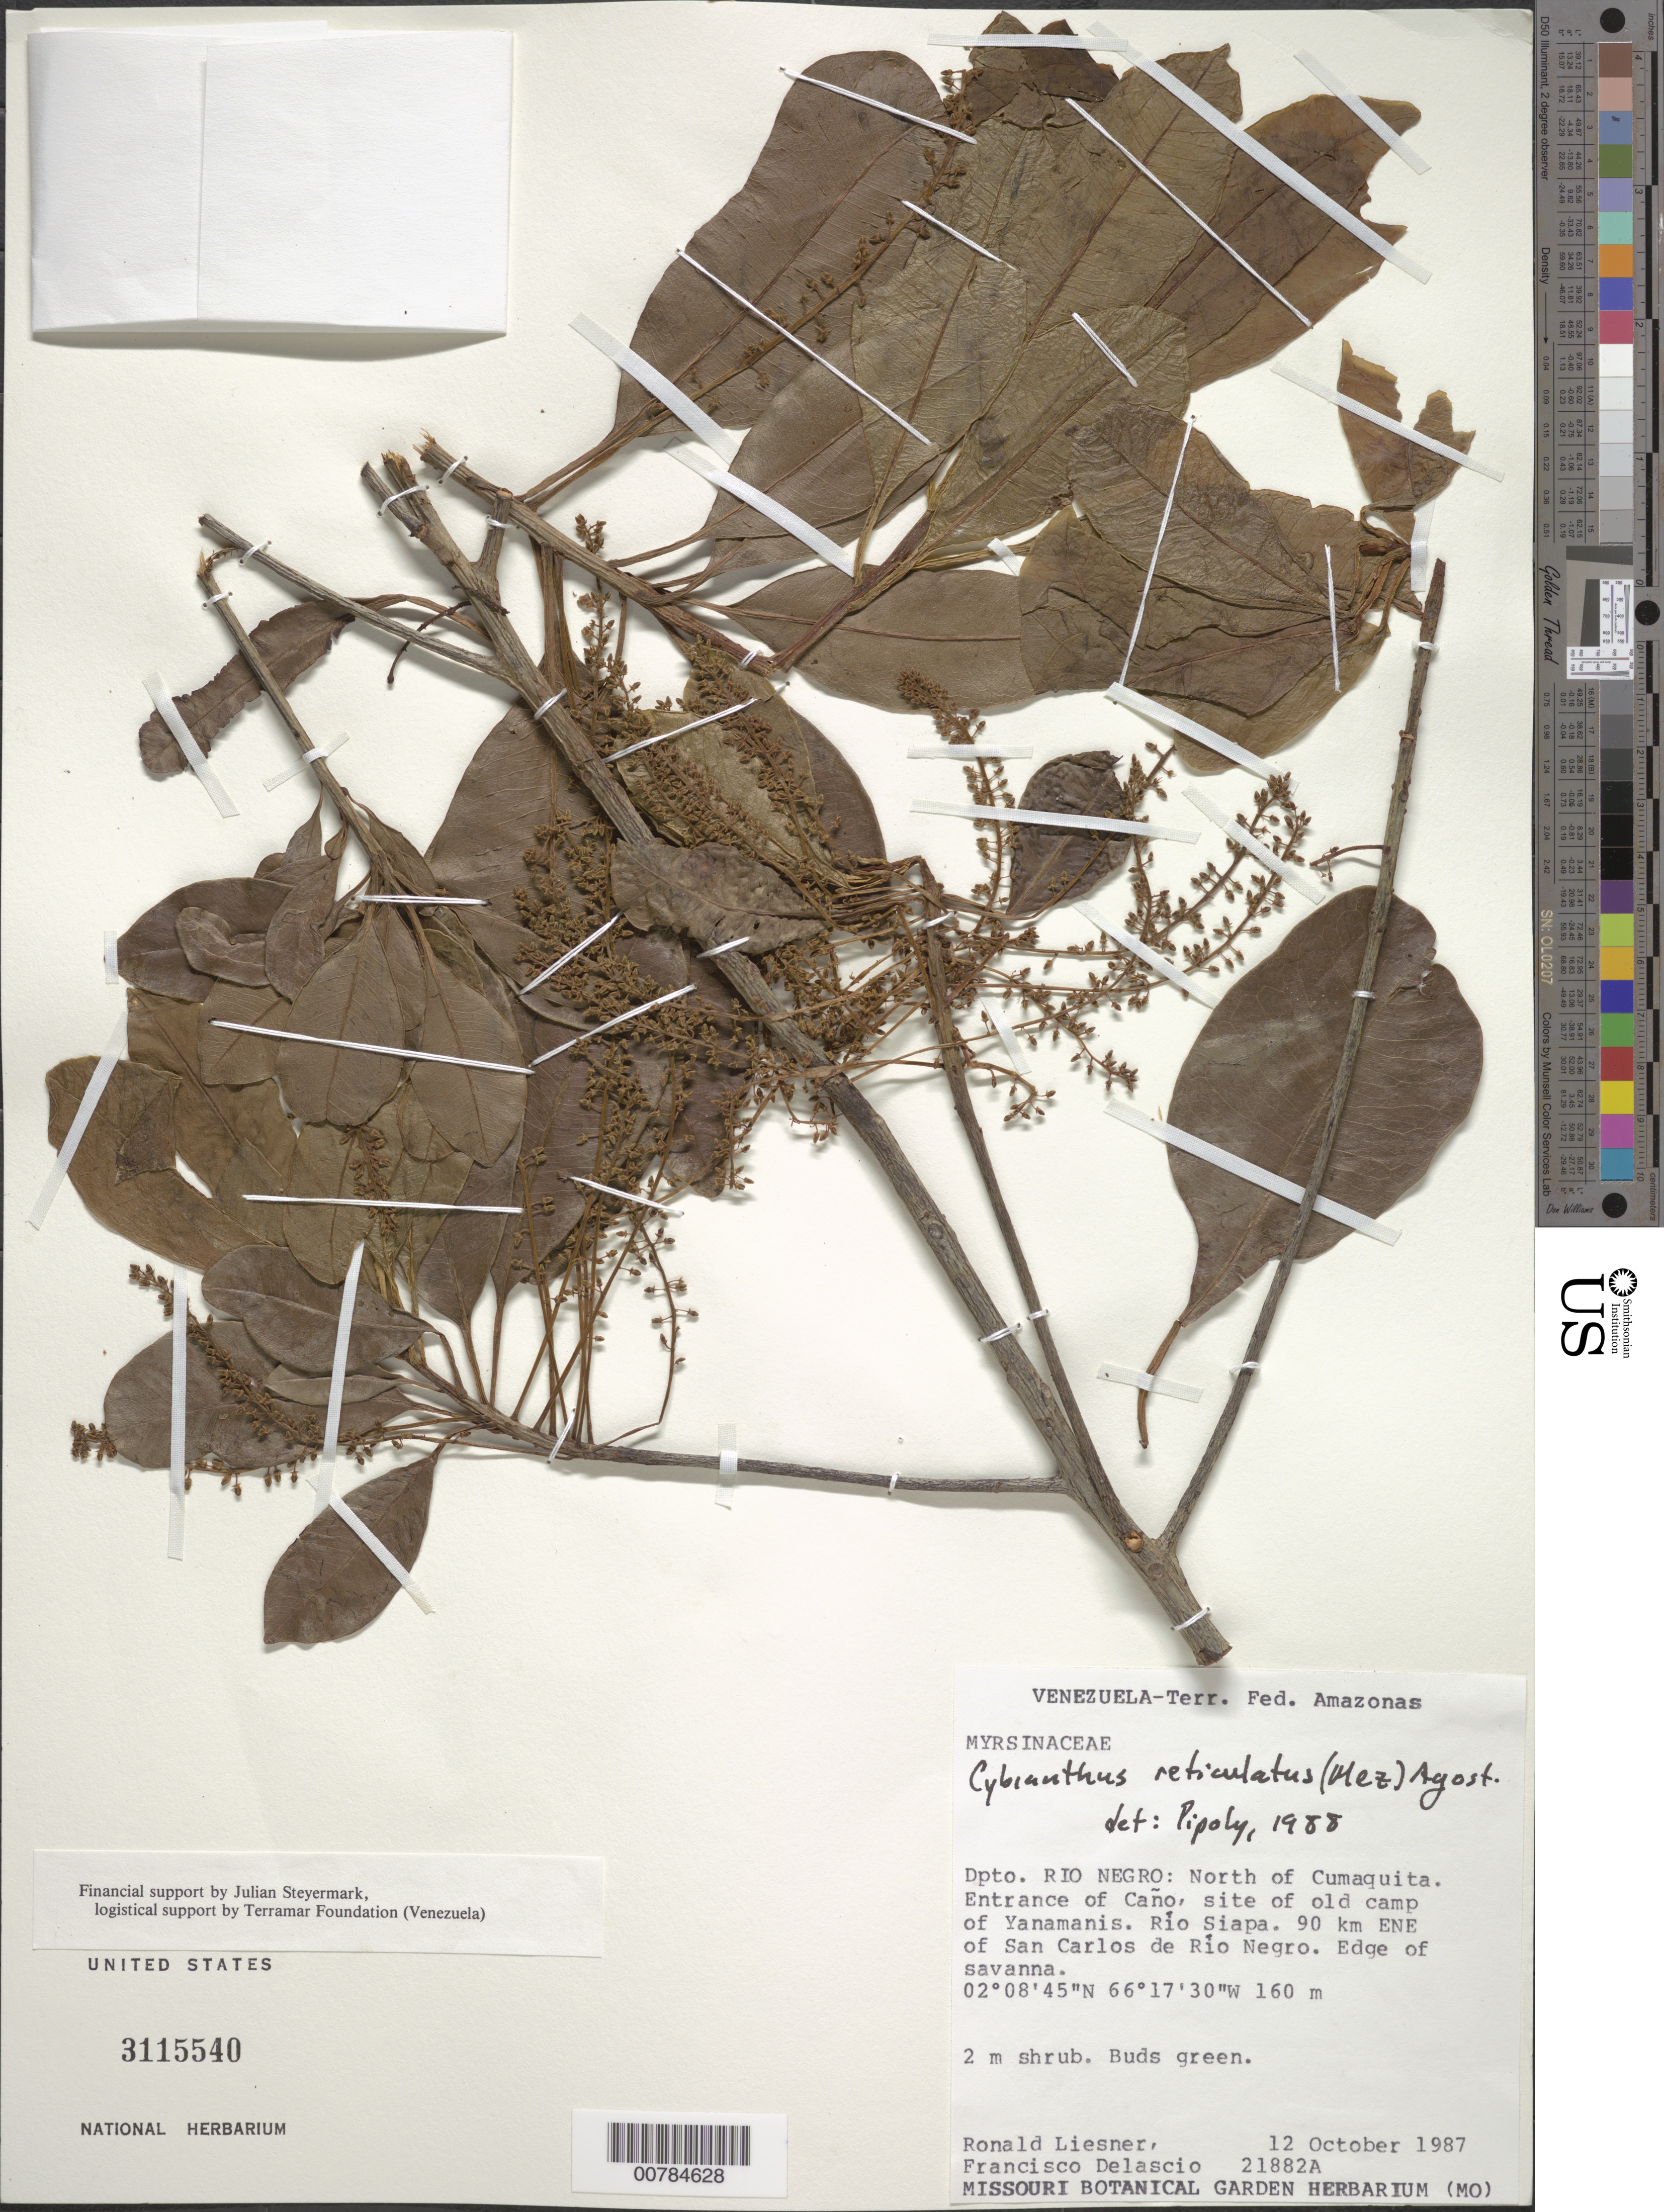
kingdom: Plantae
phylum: Tracheophyta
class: Magnoliopsida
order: Ericales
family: Primulaceae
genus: Cybianthus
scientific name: Cybianthus reticulatus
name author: (Benth. ex Mez) G. Agostini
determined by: Pipoly, J. J., III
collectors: R. L. Liesner & F. Delascio C.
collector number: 21882 A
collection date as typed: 12-Oct-87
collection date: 1987-10-12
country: Venezuela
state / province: Amazonas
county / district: Río Negro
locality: Cumaquita, N of; entrance of Caño, site of old camp of Yanamanis; Río Siapa; 90 km ENE of San Carlos de Río Negro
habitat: Edge of savanna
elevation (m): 160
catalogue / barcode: US 3115540